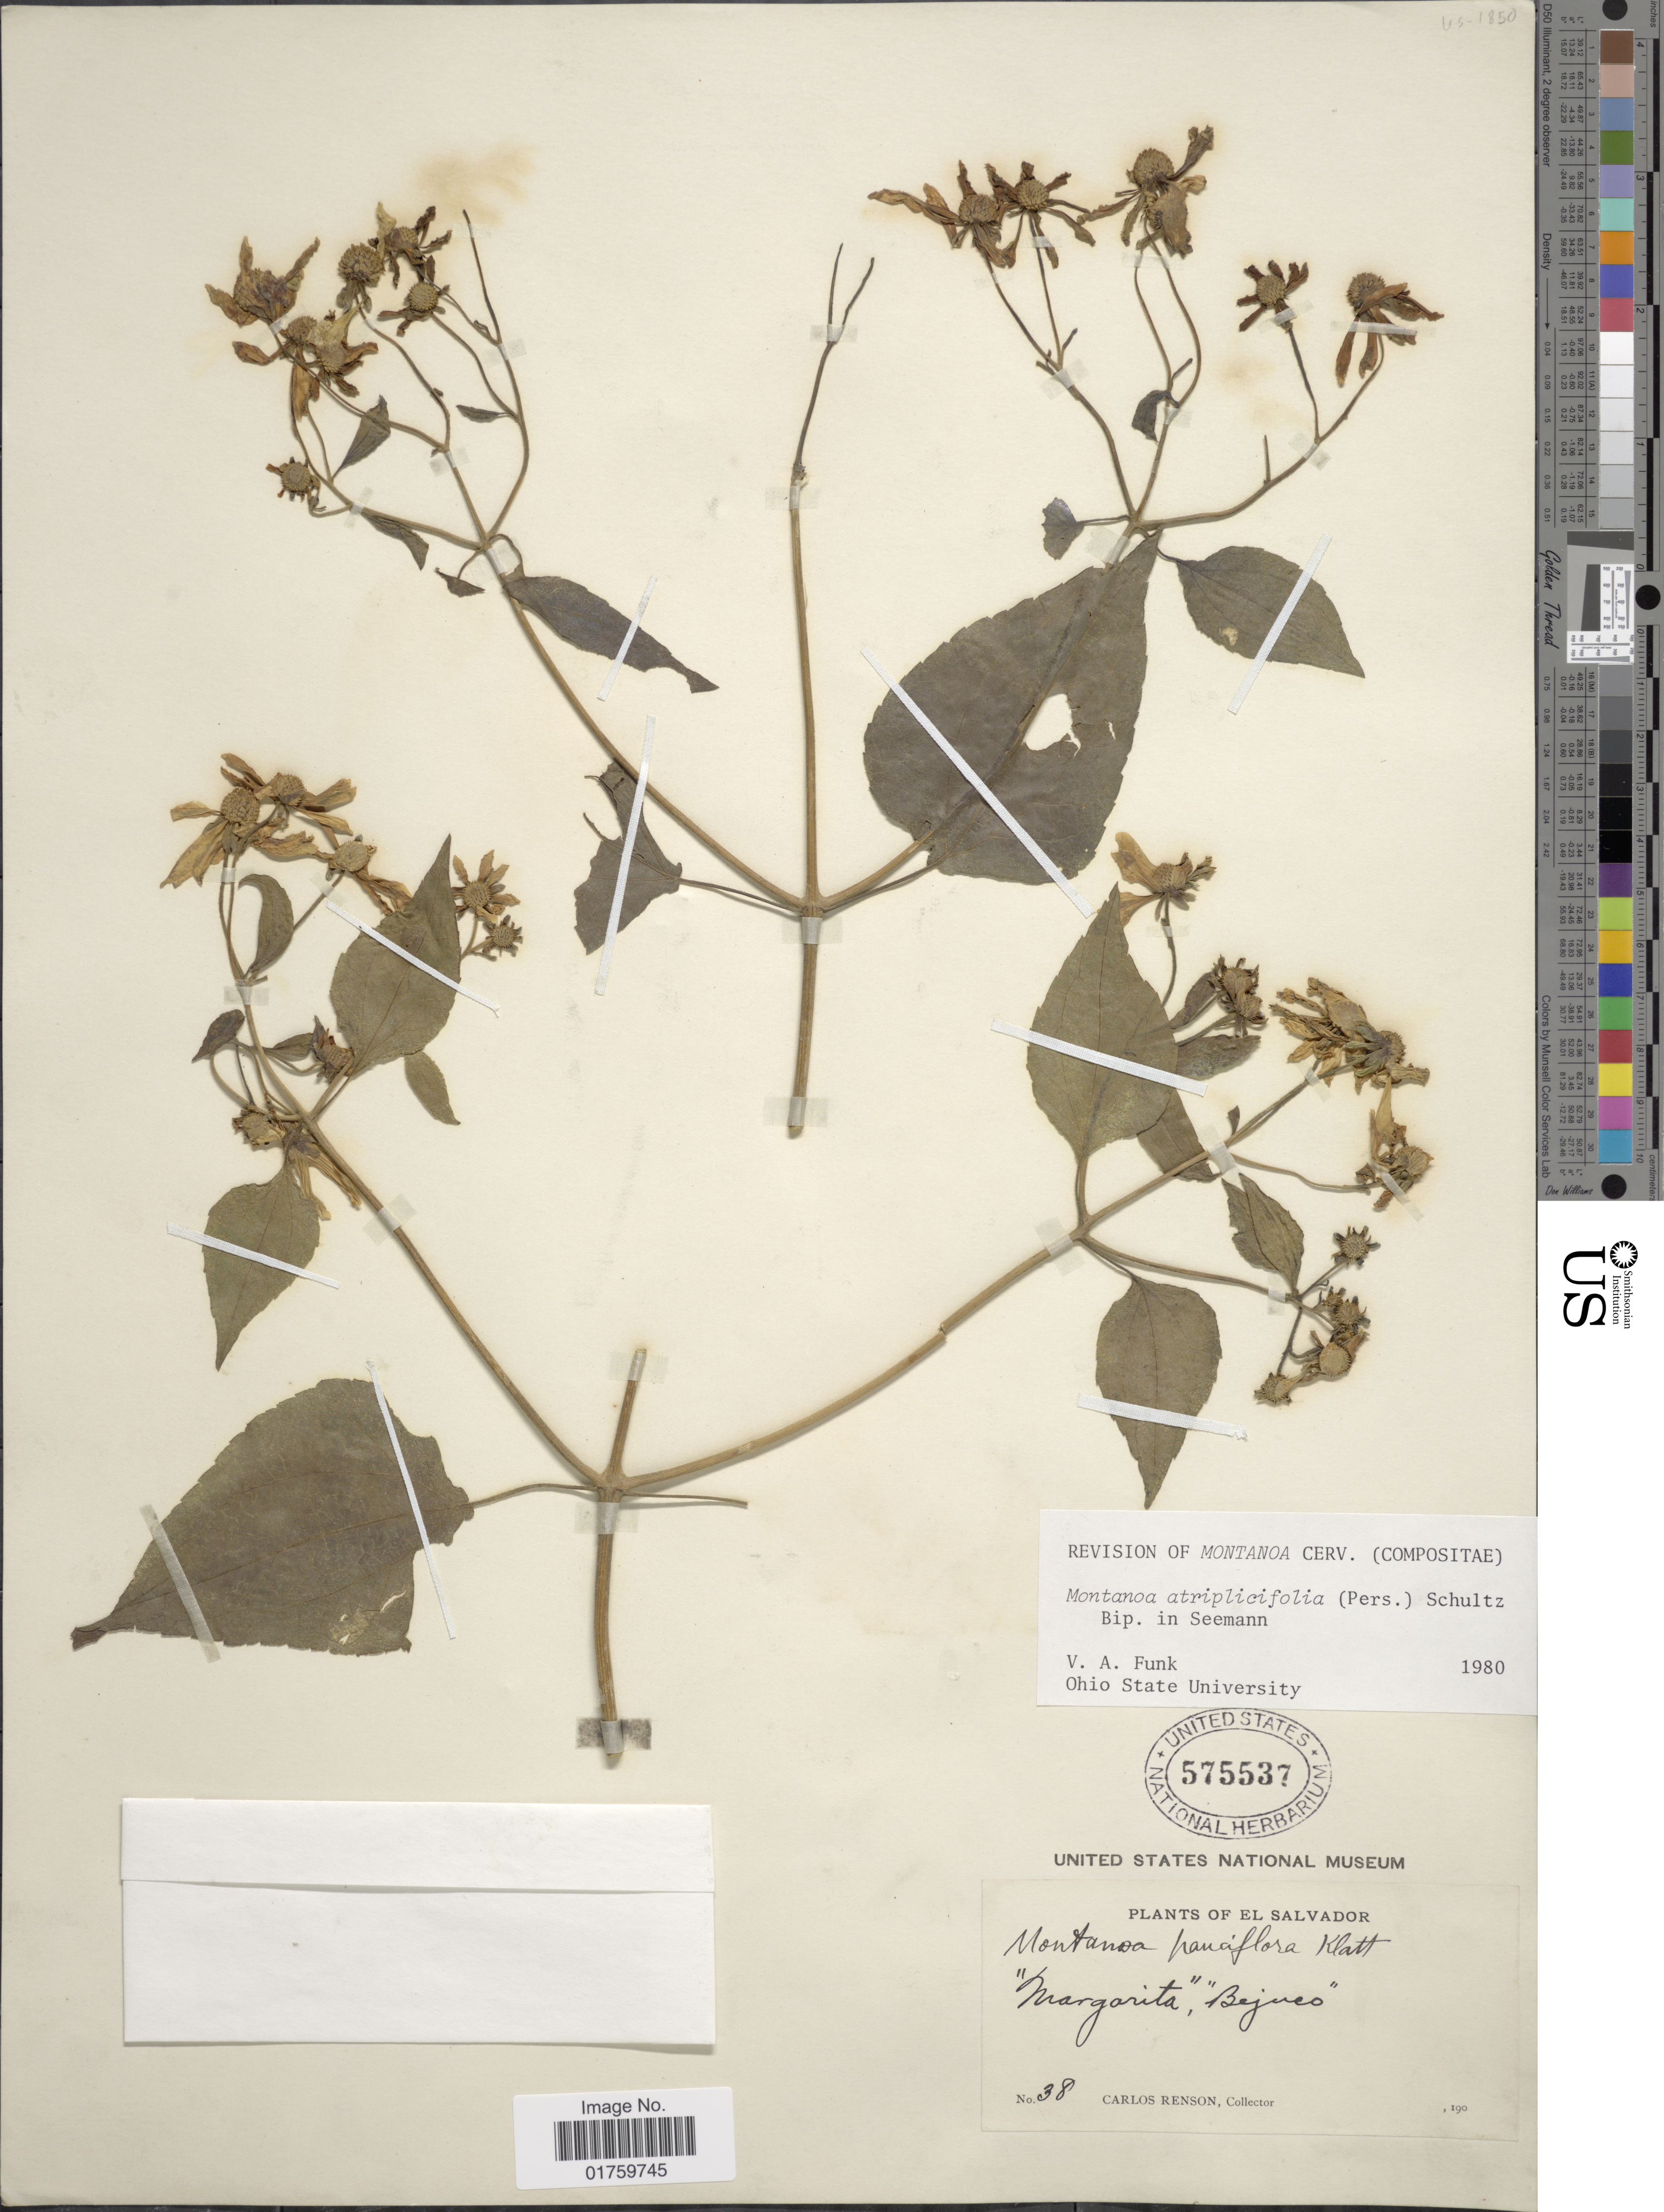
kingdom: Plantae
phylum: Tracheophyta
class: Magnoliopsida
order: Asterales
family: Asteraceae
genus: Montanoa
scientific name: Montanoa atriplicifolia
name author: (Pers.) Sch. Bip.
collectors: C. Renson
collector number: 38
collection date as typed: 190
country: El Salvador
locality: Margarita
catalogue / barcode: US 575537